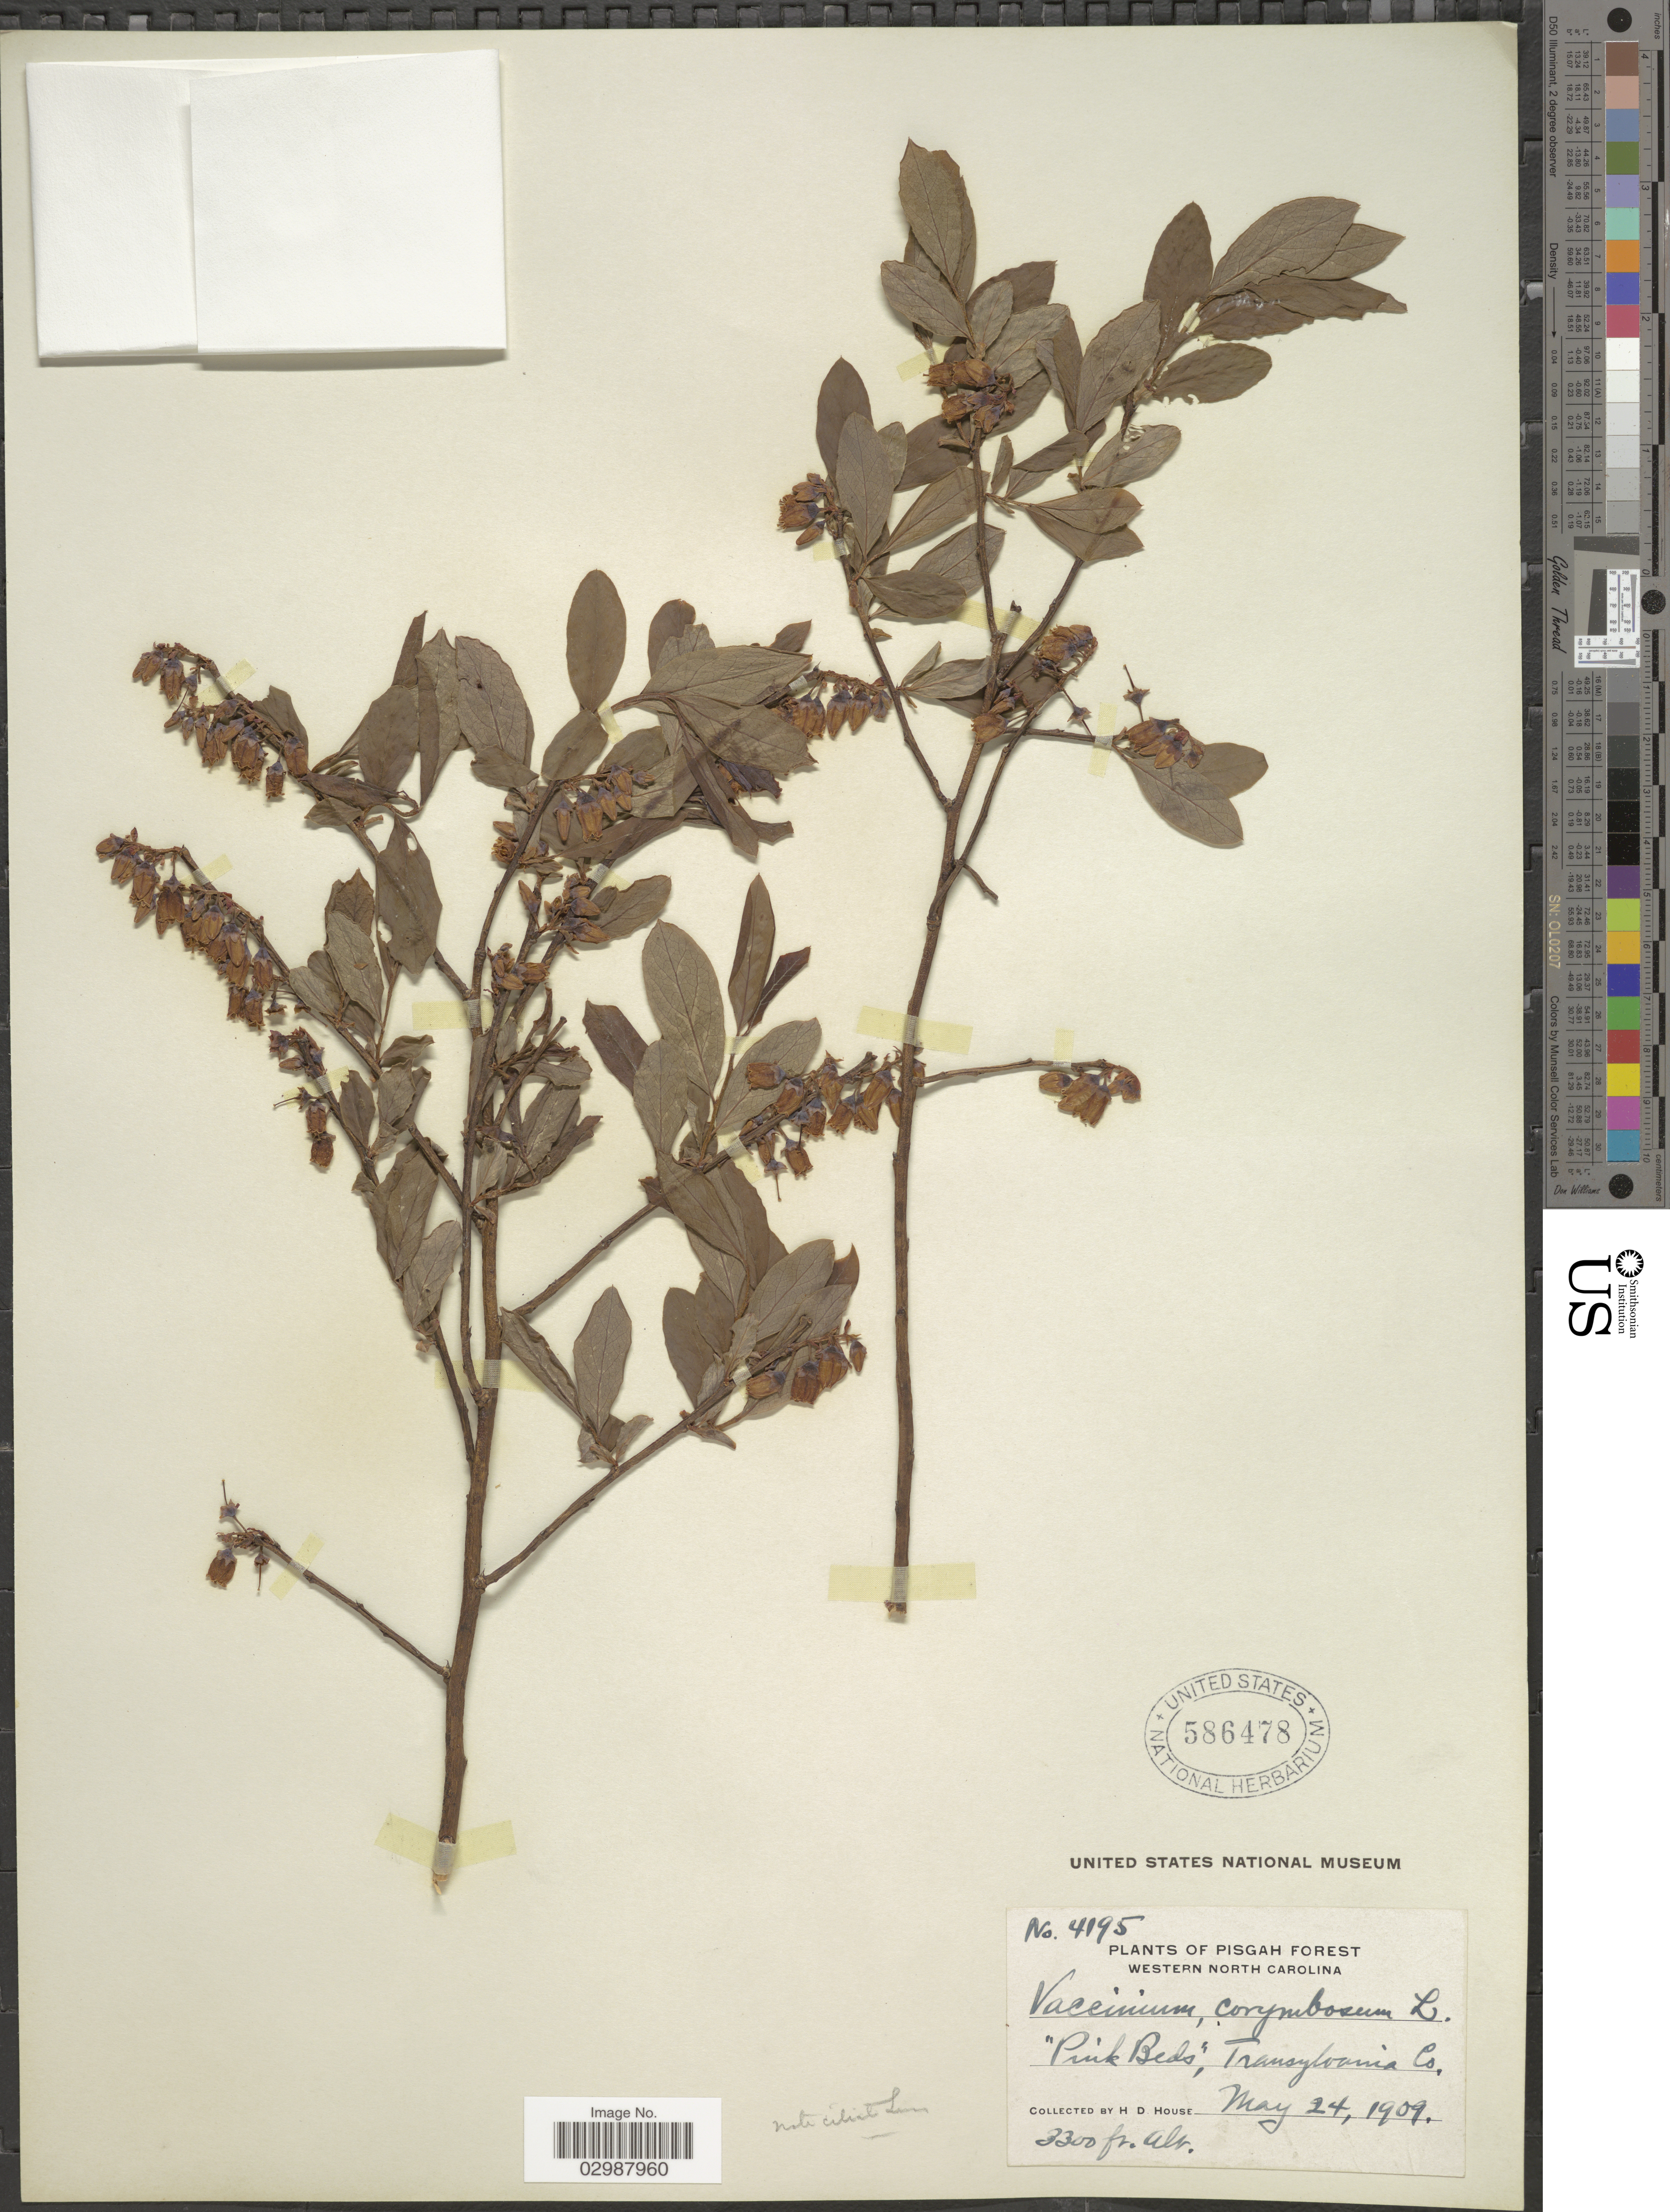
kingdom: Plantae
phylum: Tracheophyta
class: Magnoliopsida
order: Ericales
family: Ericaceae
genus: Vaccinium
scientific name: Vaccinium corymbosum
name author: L.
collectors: H. D. House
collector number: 4195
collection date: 1909-05-24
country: United States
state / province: North Carolina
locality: Pisgah Forest. Western North Carolina. 'Pinks Beds', Transylvania Co.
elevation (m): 1006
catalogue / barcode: US 586478